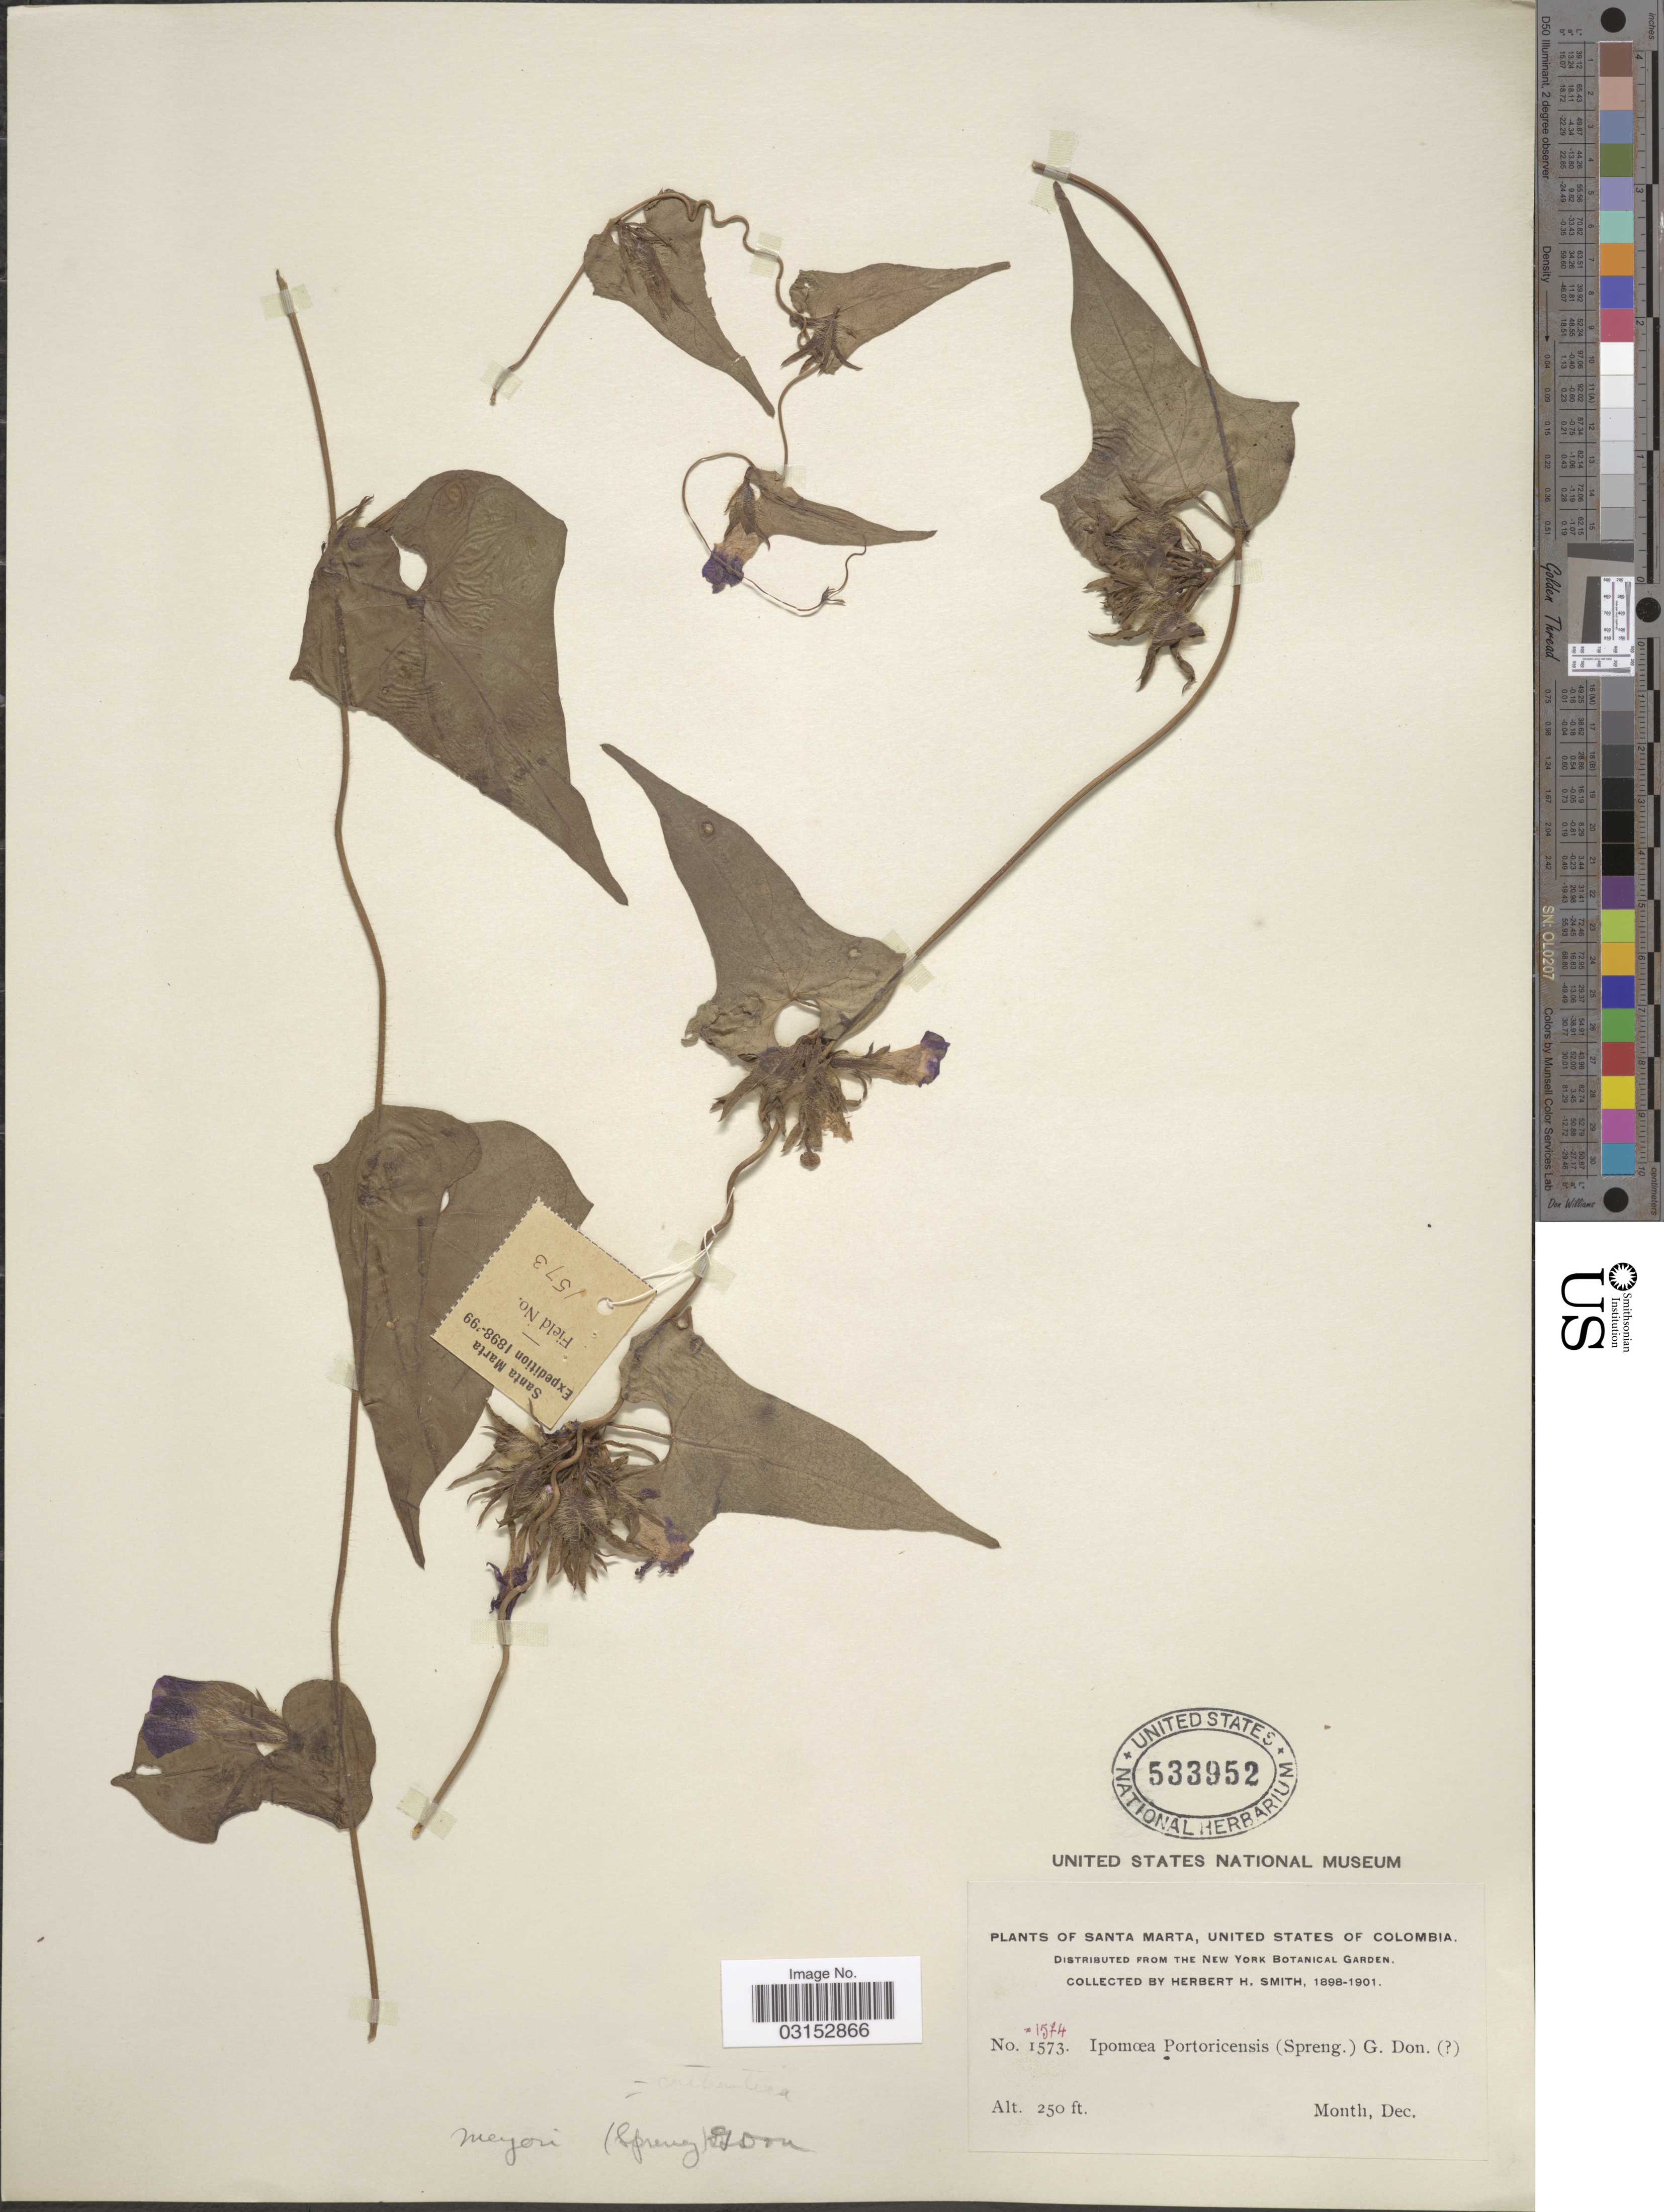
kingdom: Plantae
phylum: Tracheophyta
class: Magnoliopsida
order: Solanales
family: Convolvulaceae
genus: Ipomoea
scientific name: Ipomoea meyeri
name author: (Spreng.) G. Don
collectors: Herbert H. Smith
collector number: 1573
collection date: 1898-12/1901-12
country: Colombia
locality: Santa Marta, United States of Colombia.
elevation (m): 76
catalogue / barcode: US 533952